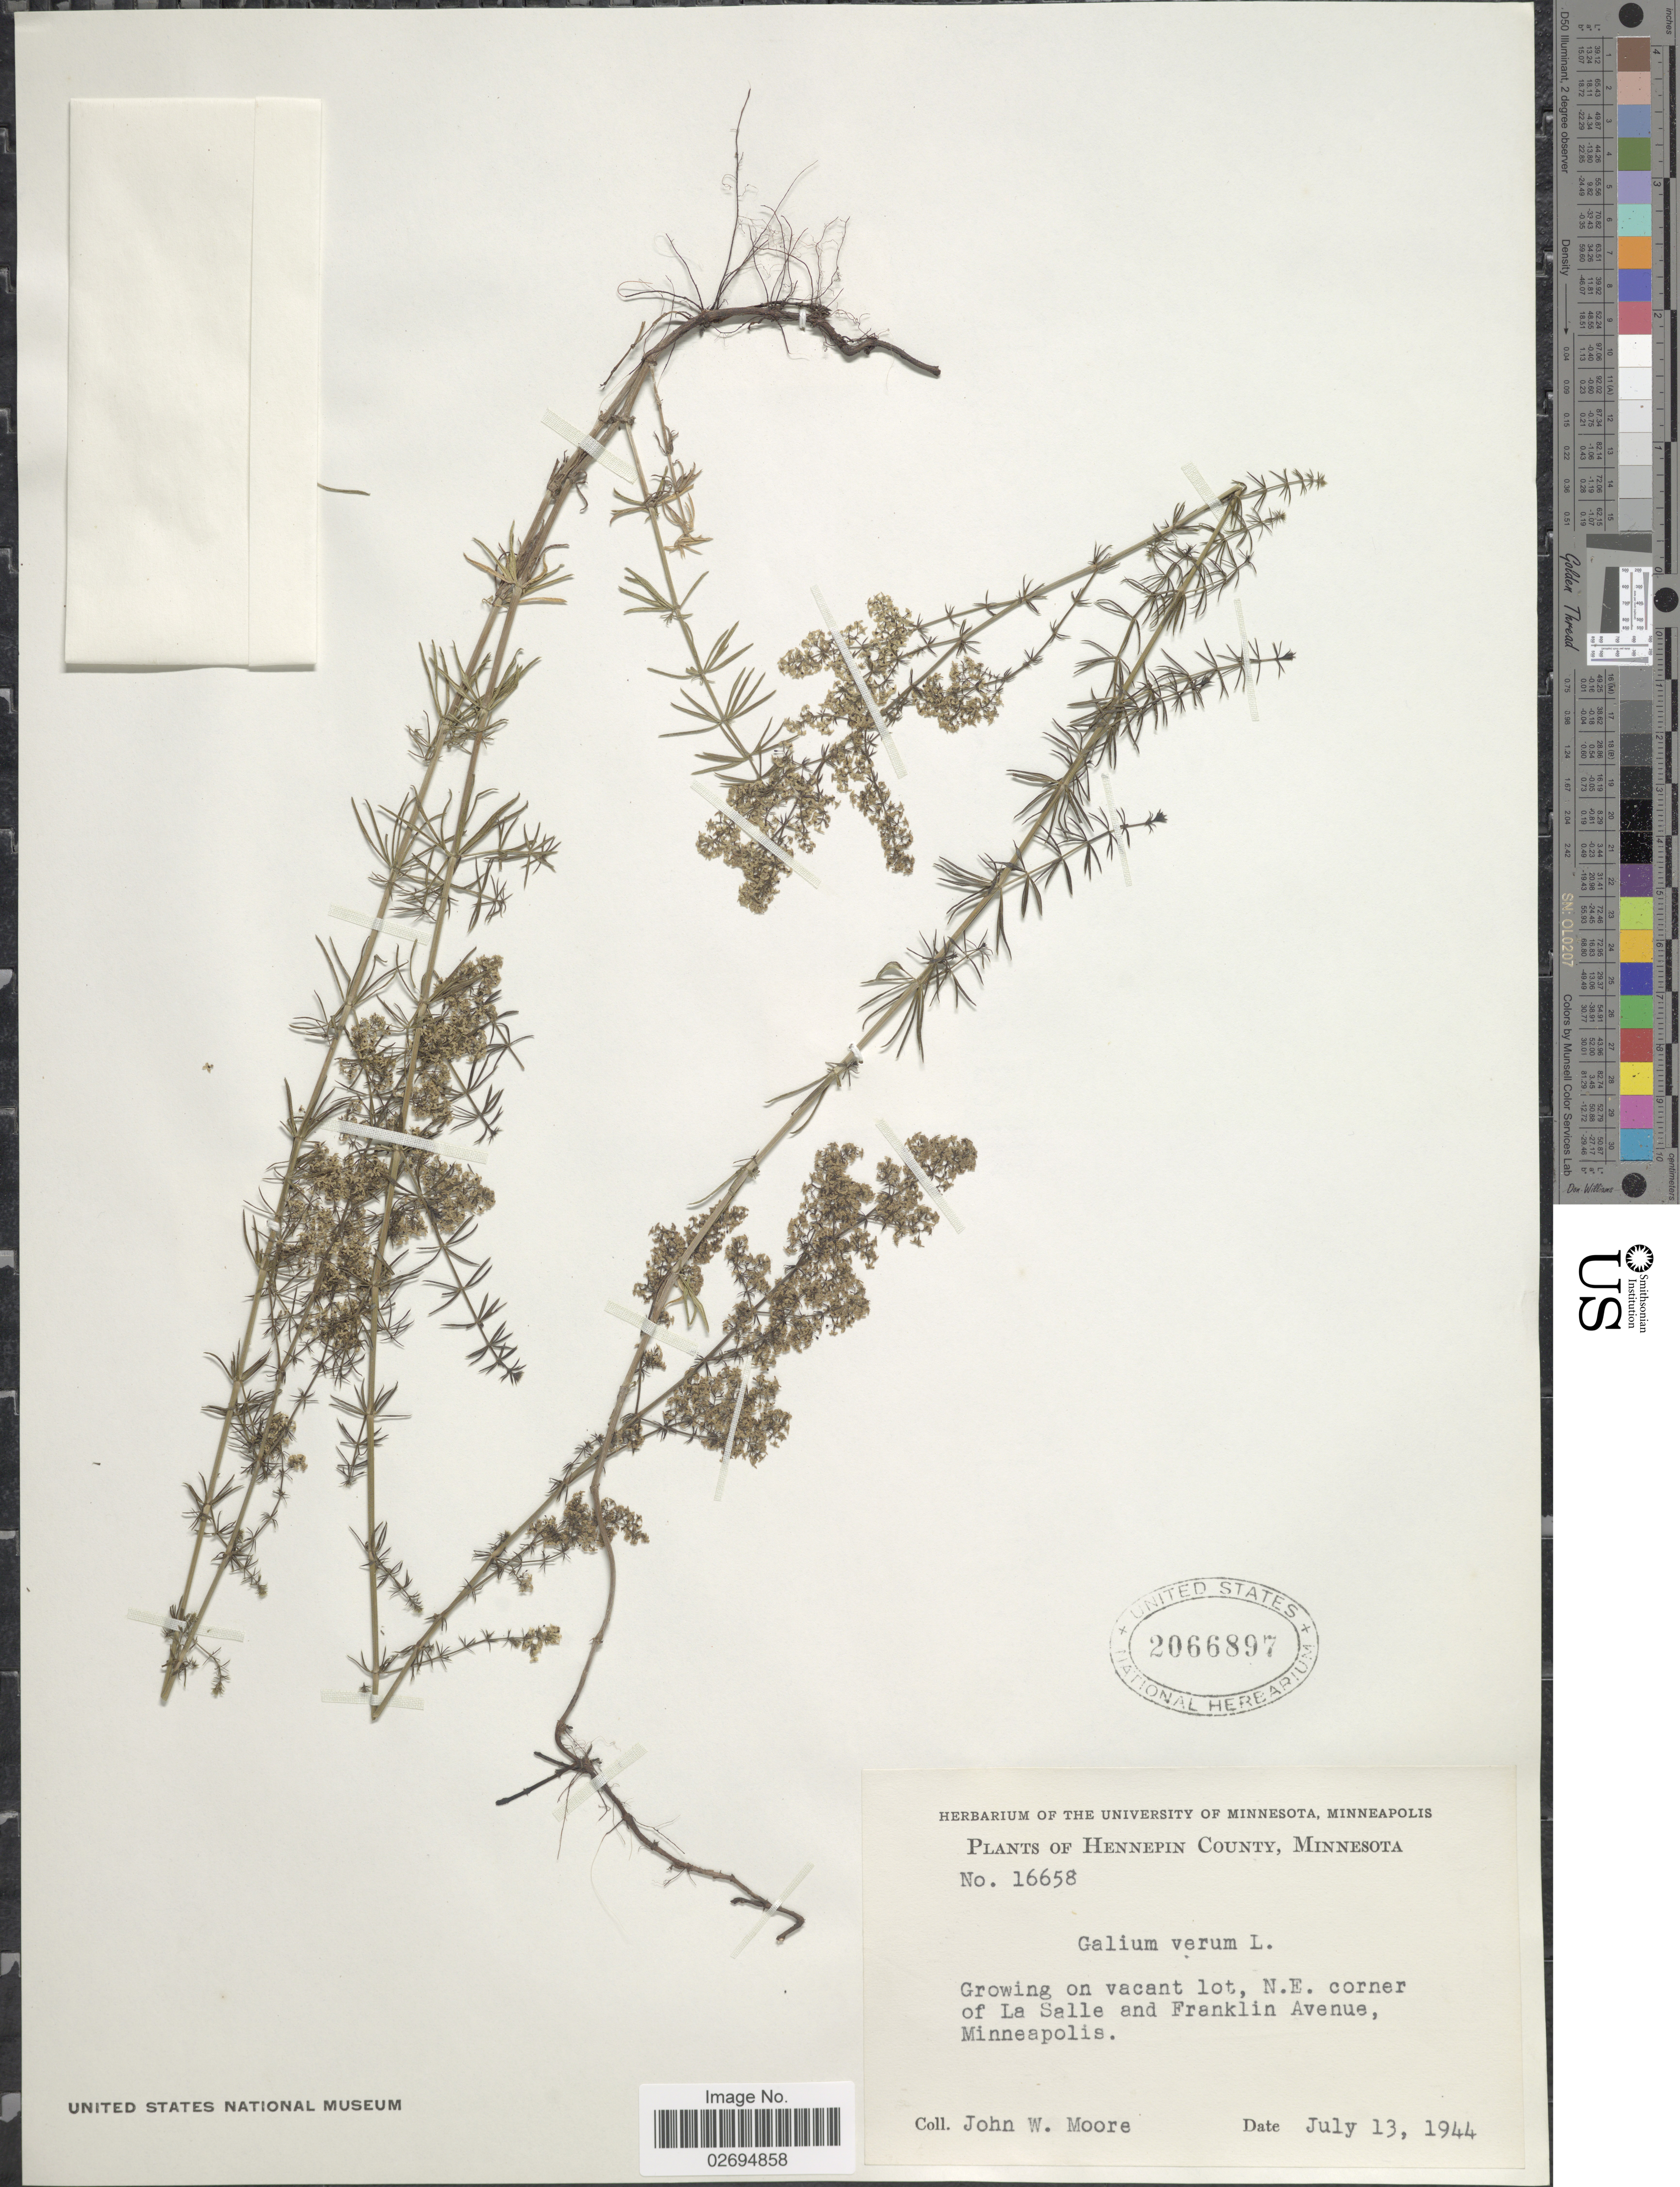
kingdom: Plantae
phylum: Tracheophyta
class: Magnoliopsida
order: Gentianales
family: Rubiaceae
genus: Galium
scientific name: Galium verum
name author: L.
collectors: J. Moore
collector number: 16658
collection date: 1944-07-13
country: United States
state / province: Minnesota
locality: Hennepin County, Growing on vacant lot, N. E corner of La Salle and Franklin Avenue, Minneapolis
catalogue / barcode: US 2066897